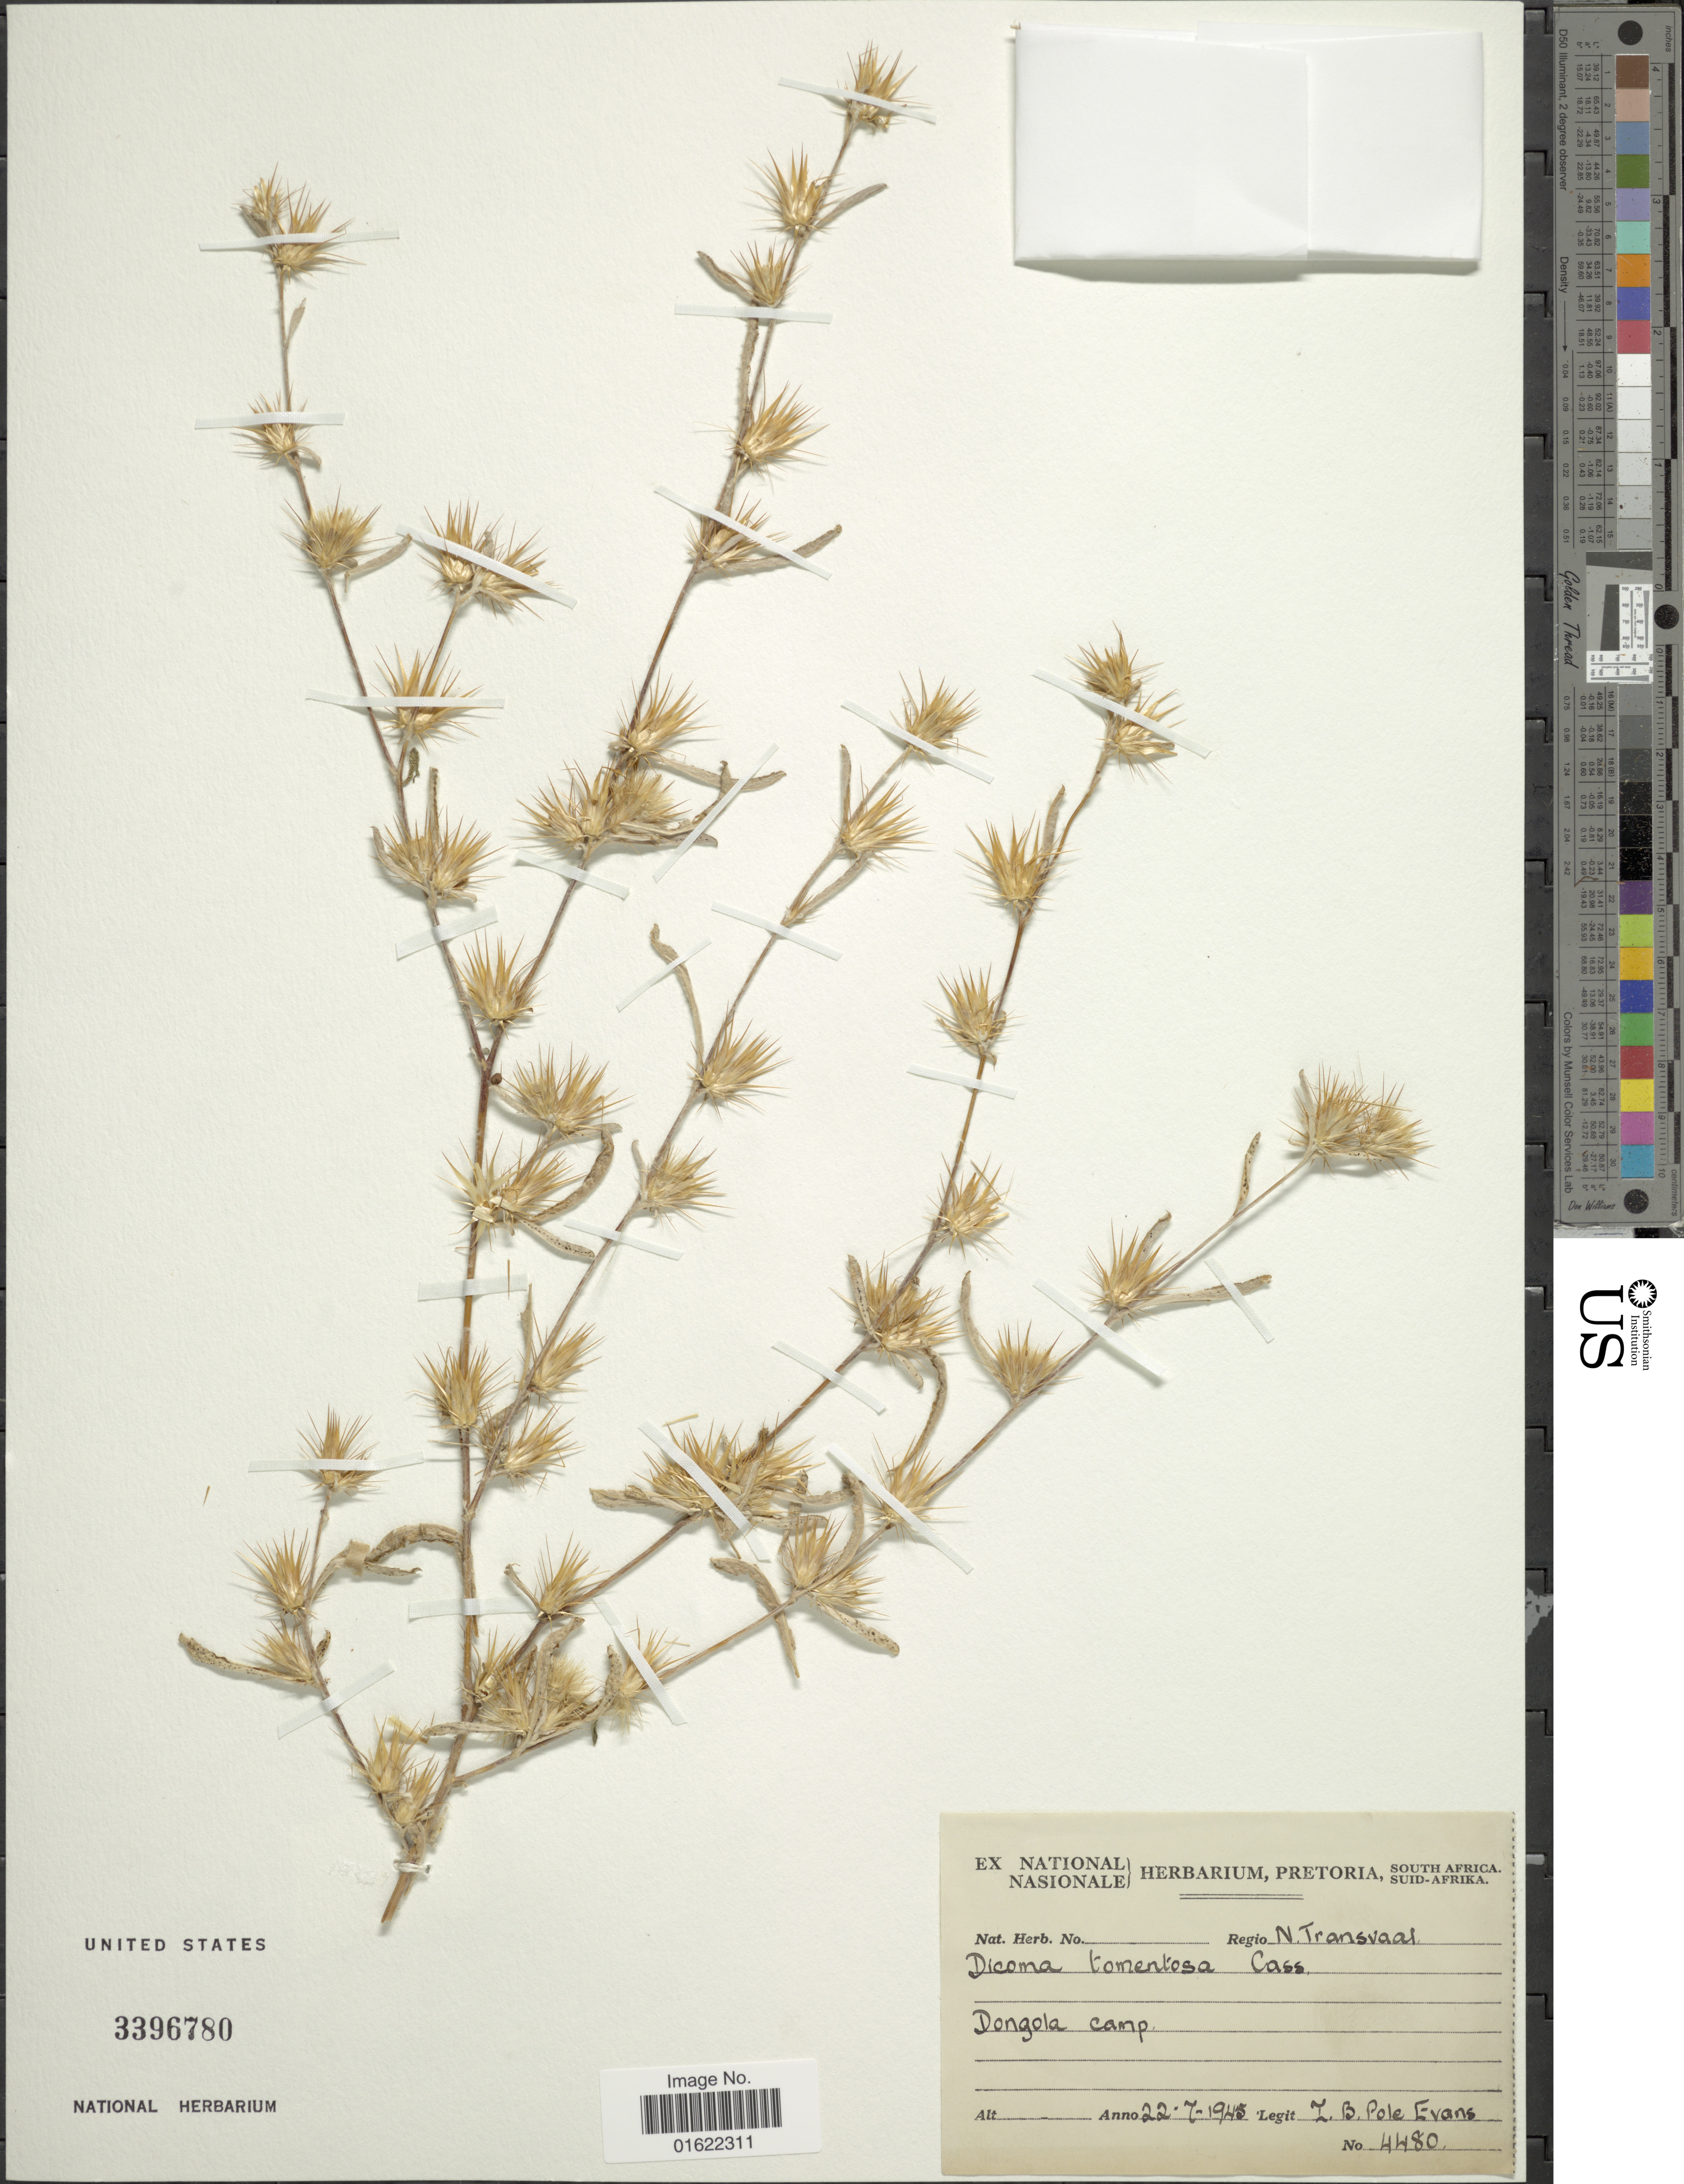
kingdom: Plantae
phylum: Tracheophyta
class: Magnoliopsida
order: Asterales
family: Asteraceae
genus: Dicoma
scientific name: Dicoma tomentosa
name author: Cass.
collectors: I. B. Pole-Evans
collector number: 4480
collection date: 1945-07-27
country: South Africa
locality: South Atfrica, Suid-Afrika. Regio N. Transvaal. Dongola camp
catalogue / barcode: US 3396780